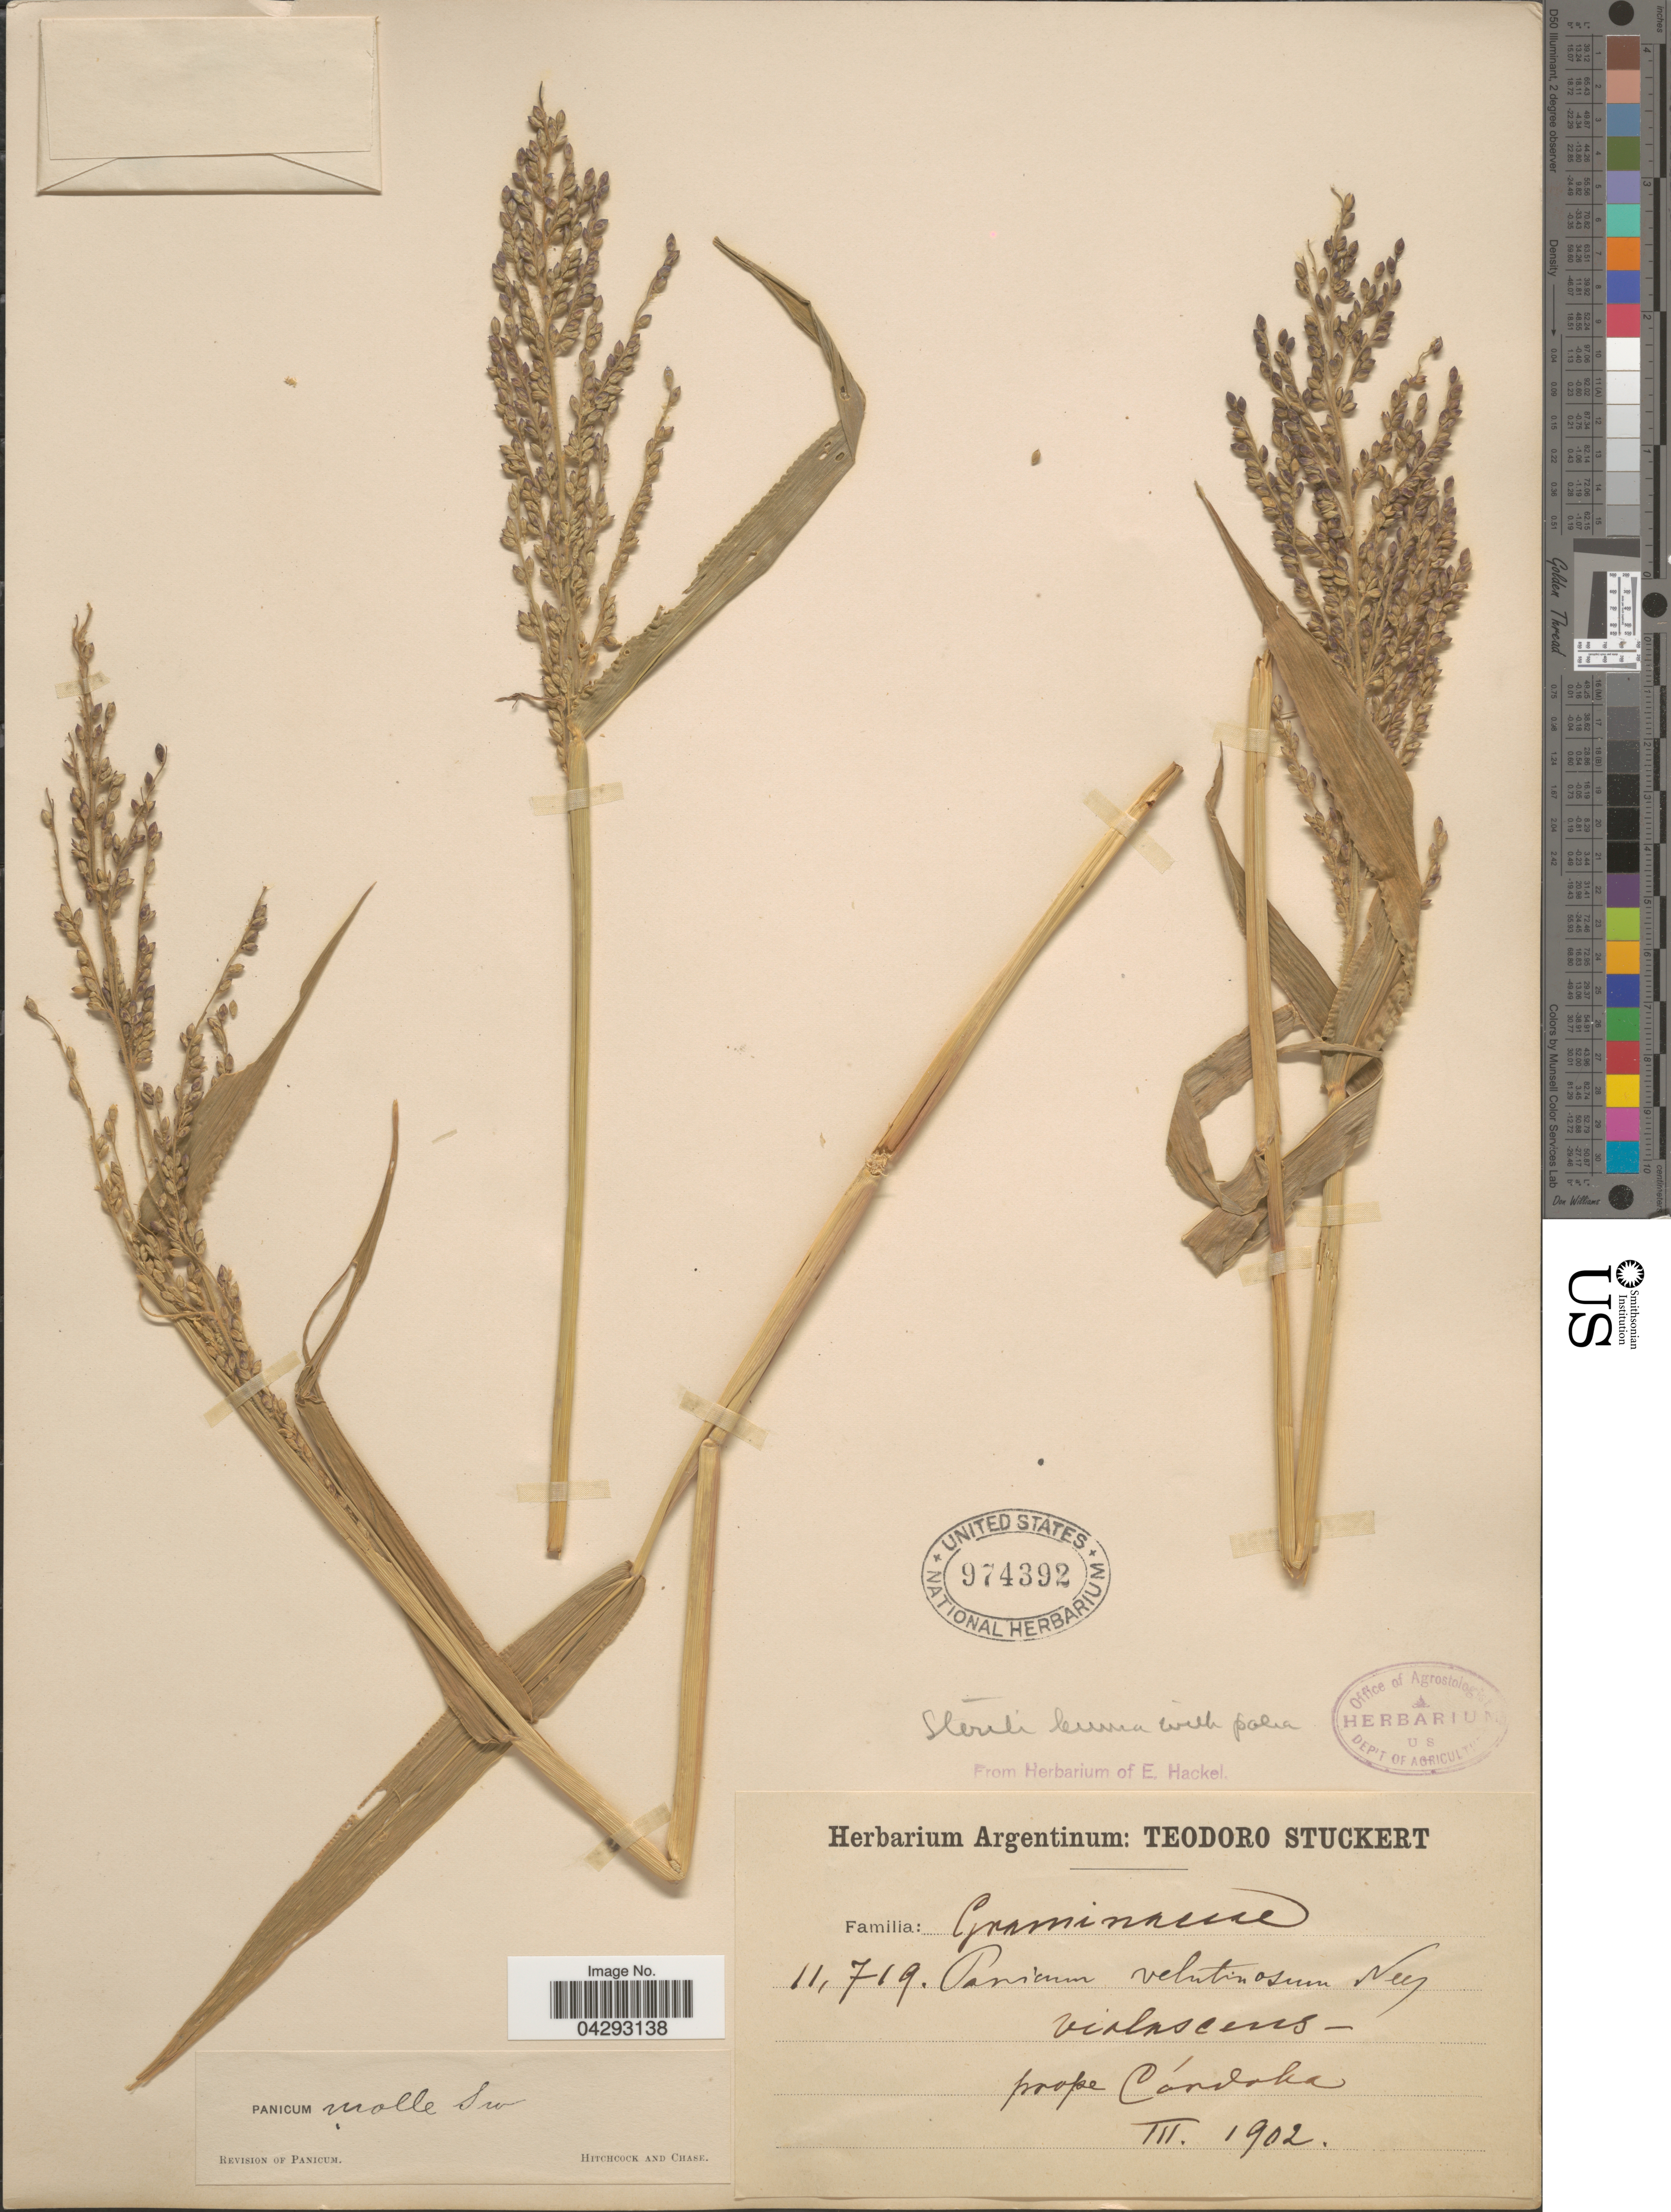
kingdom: Plantae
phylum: Tracheophyta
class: Liliopsida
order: Poales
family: Poaceae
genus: Urochloa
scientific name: Urochloa lorentziana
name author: (Mez) Morrone & Zuloaga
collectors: T. Stuckert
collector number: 11719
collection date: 1902-03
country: Argentina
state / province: Cordoba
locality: Prope Córdoba.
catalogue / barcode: US 974392